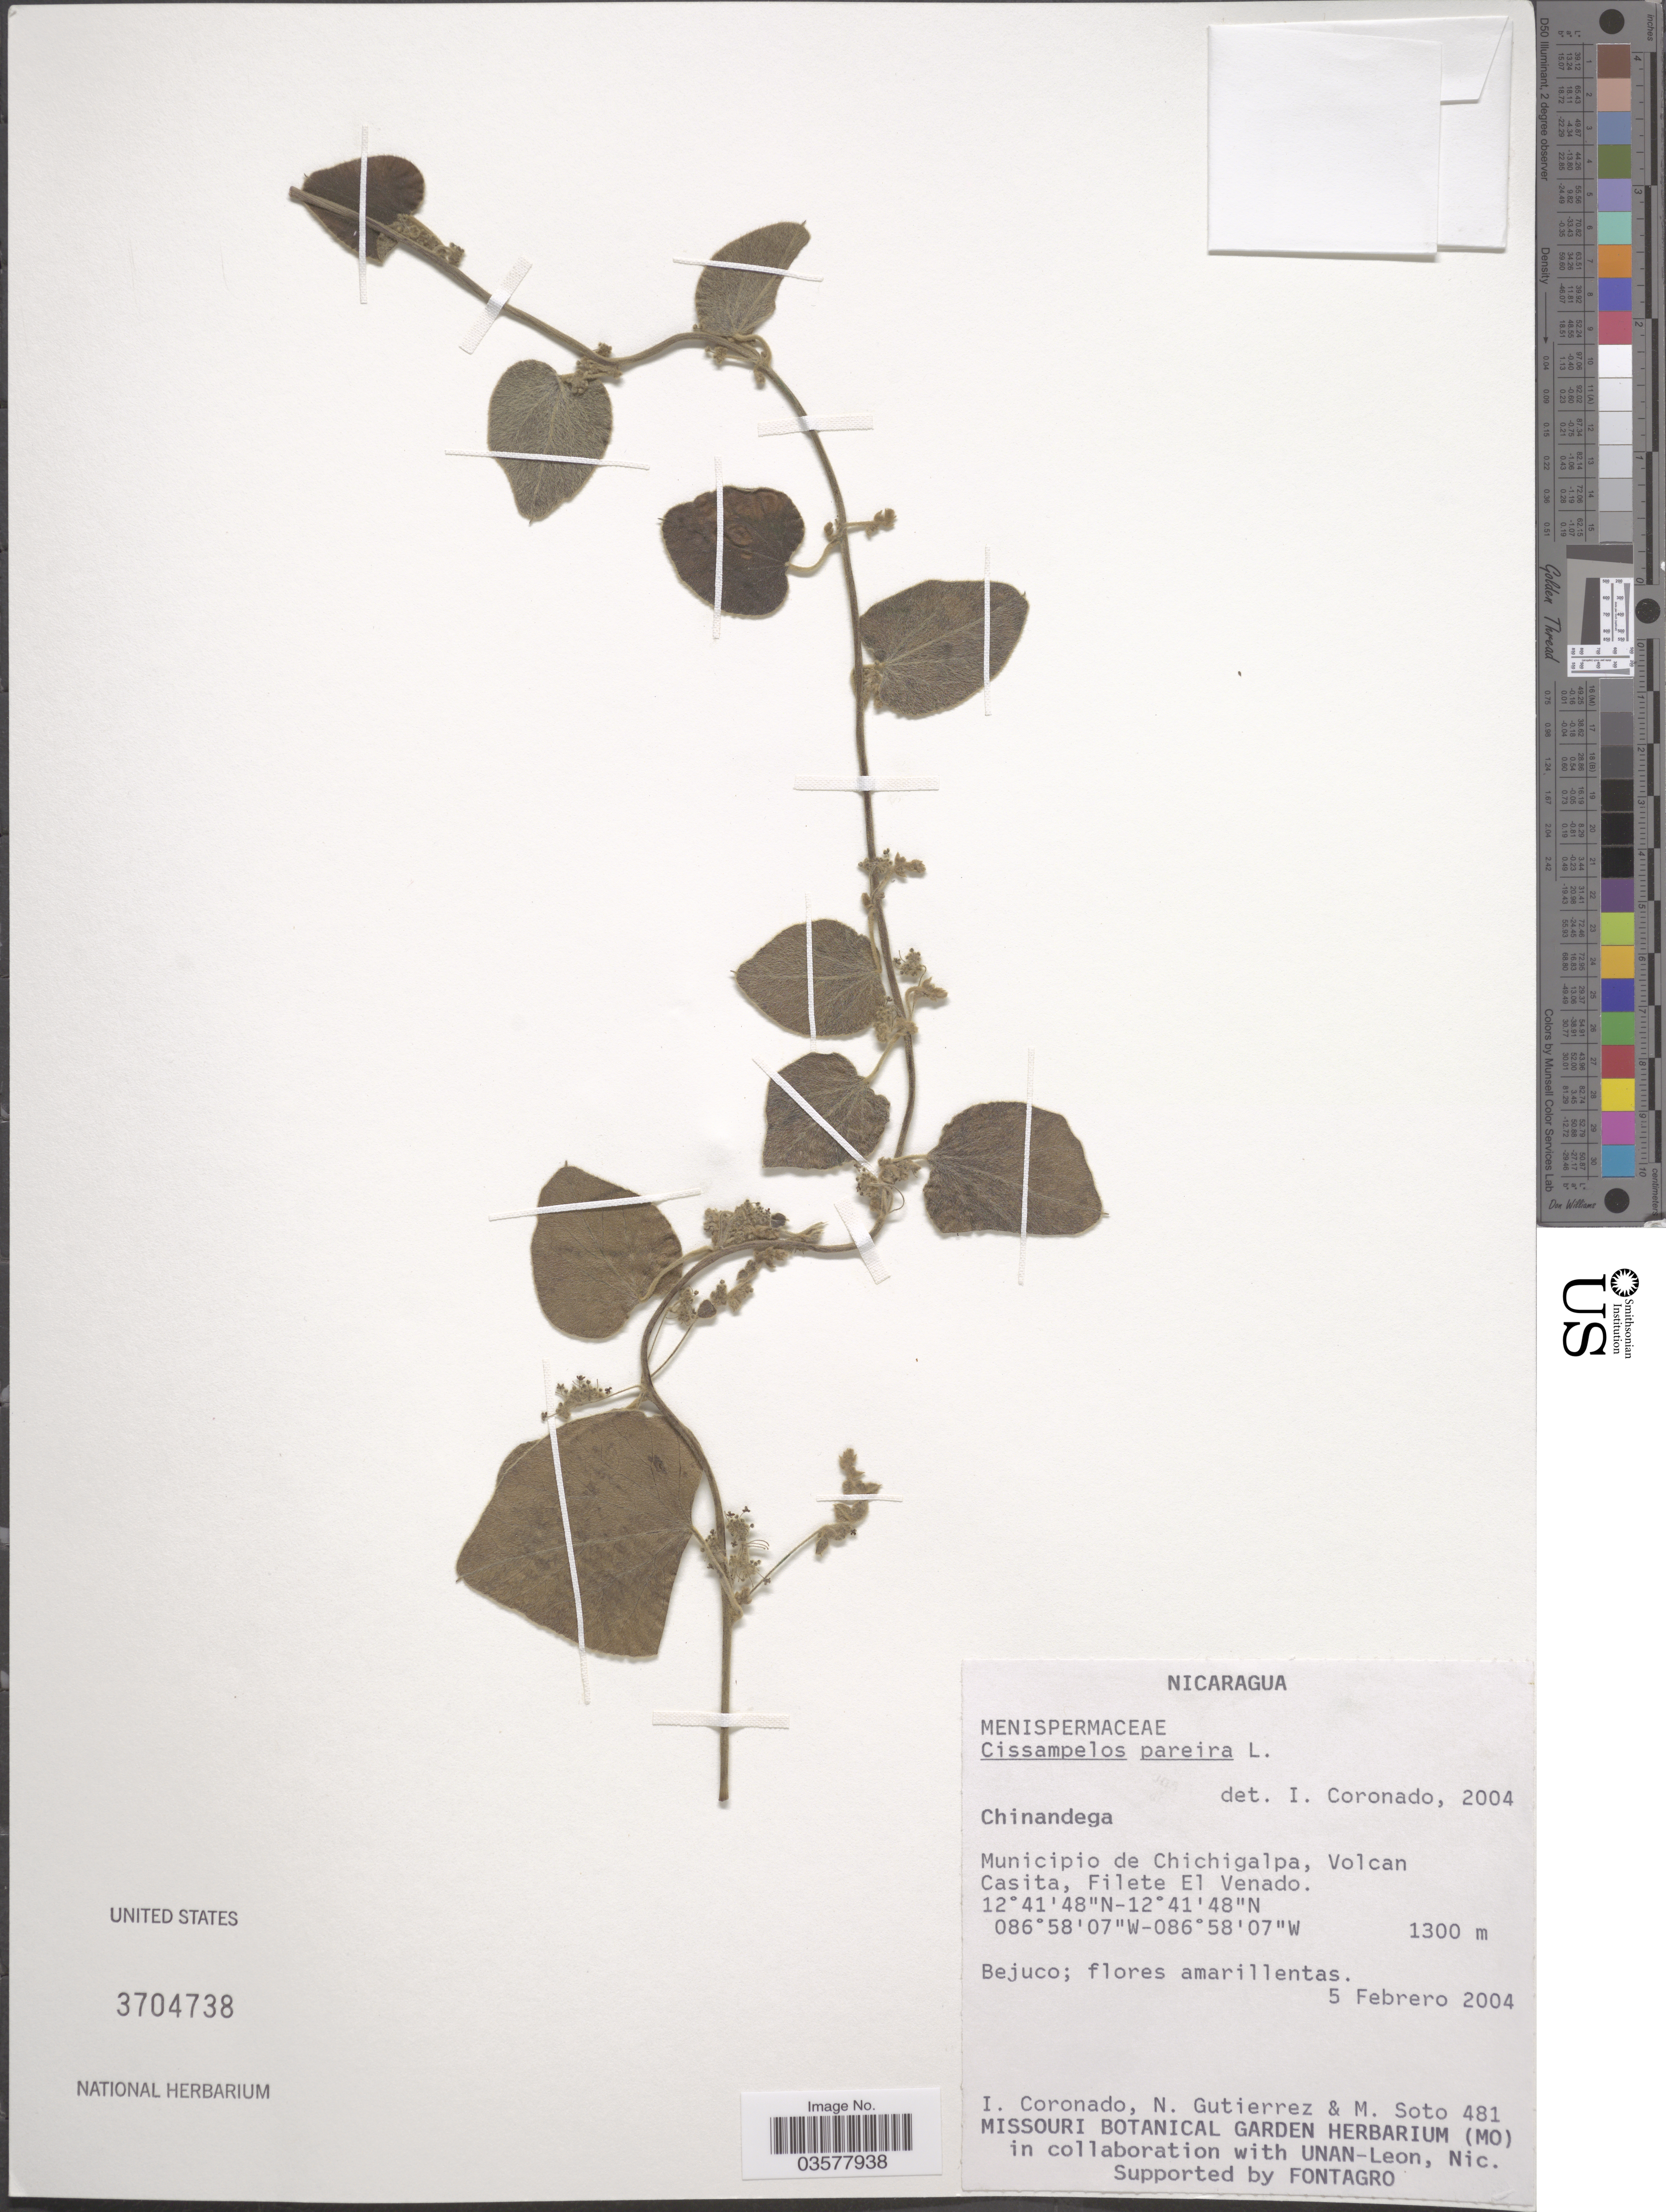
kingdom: Plantae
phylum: Tracheophyta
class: Magnoliopsida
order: Ranunculales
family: Menispermaceae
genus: Cissampelos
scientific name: Cissampelos pareira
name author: L.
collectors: I. Coronado, N. Gutierrez & M. Soto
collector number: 481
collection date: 2004-02-05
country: Nicaragua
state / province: Chinandega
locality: Municipio de Chichigalpa, Volcan Casita, Filete El Venado.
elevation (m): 1300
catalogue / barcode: US 3704738